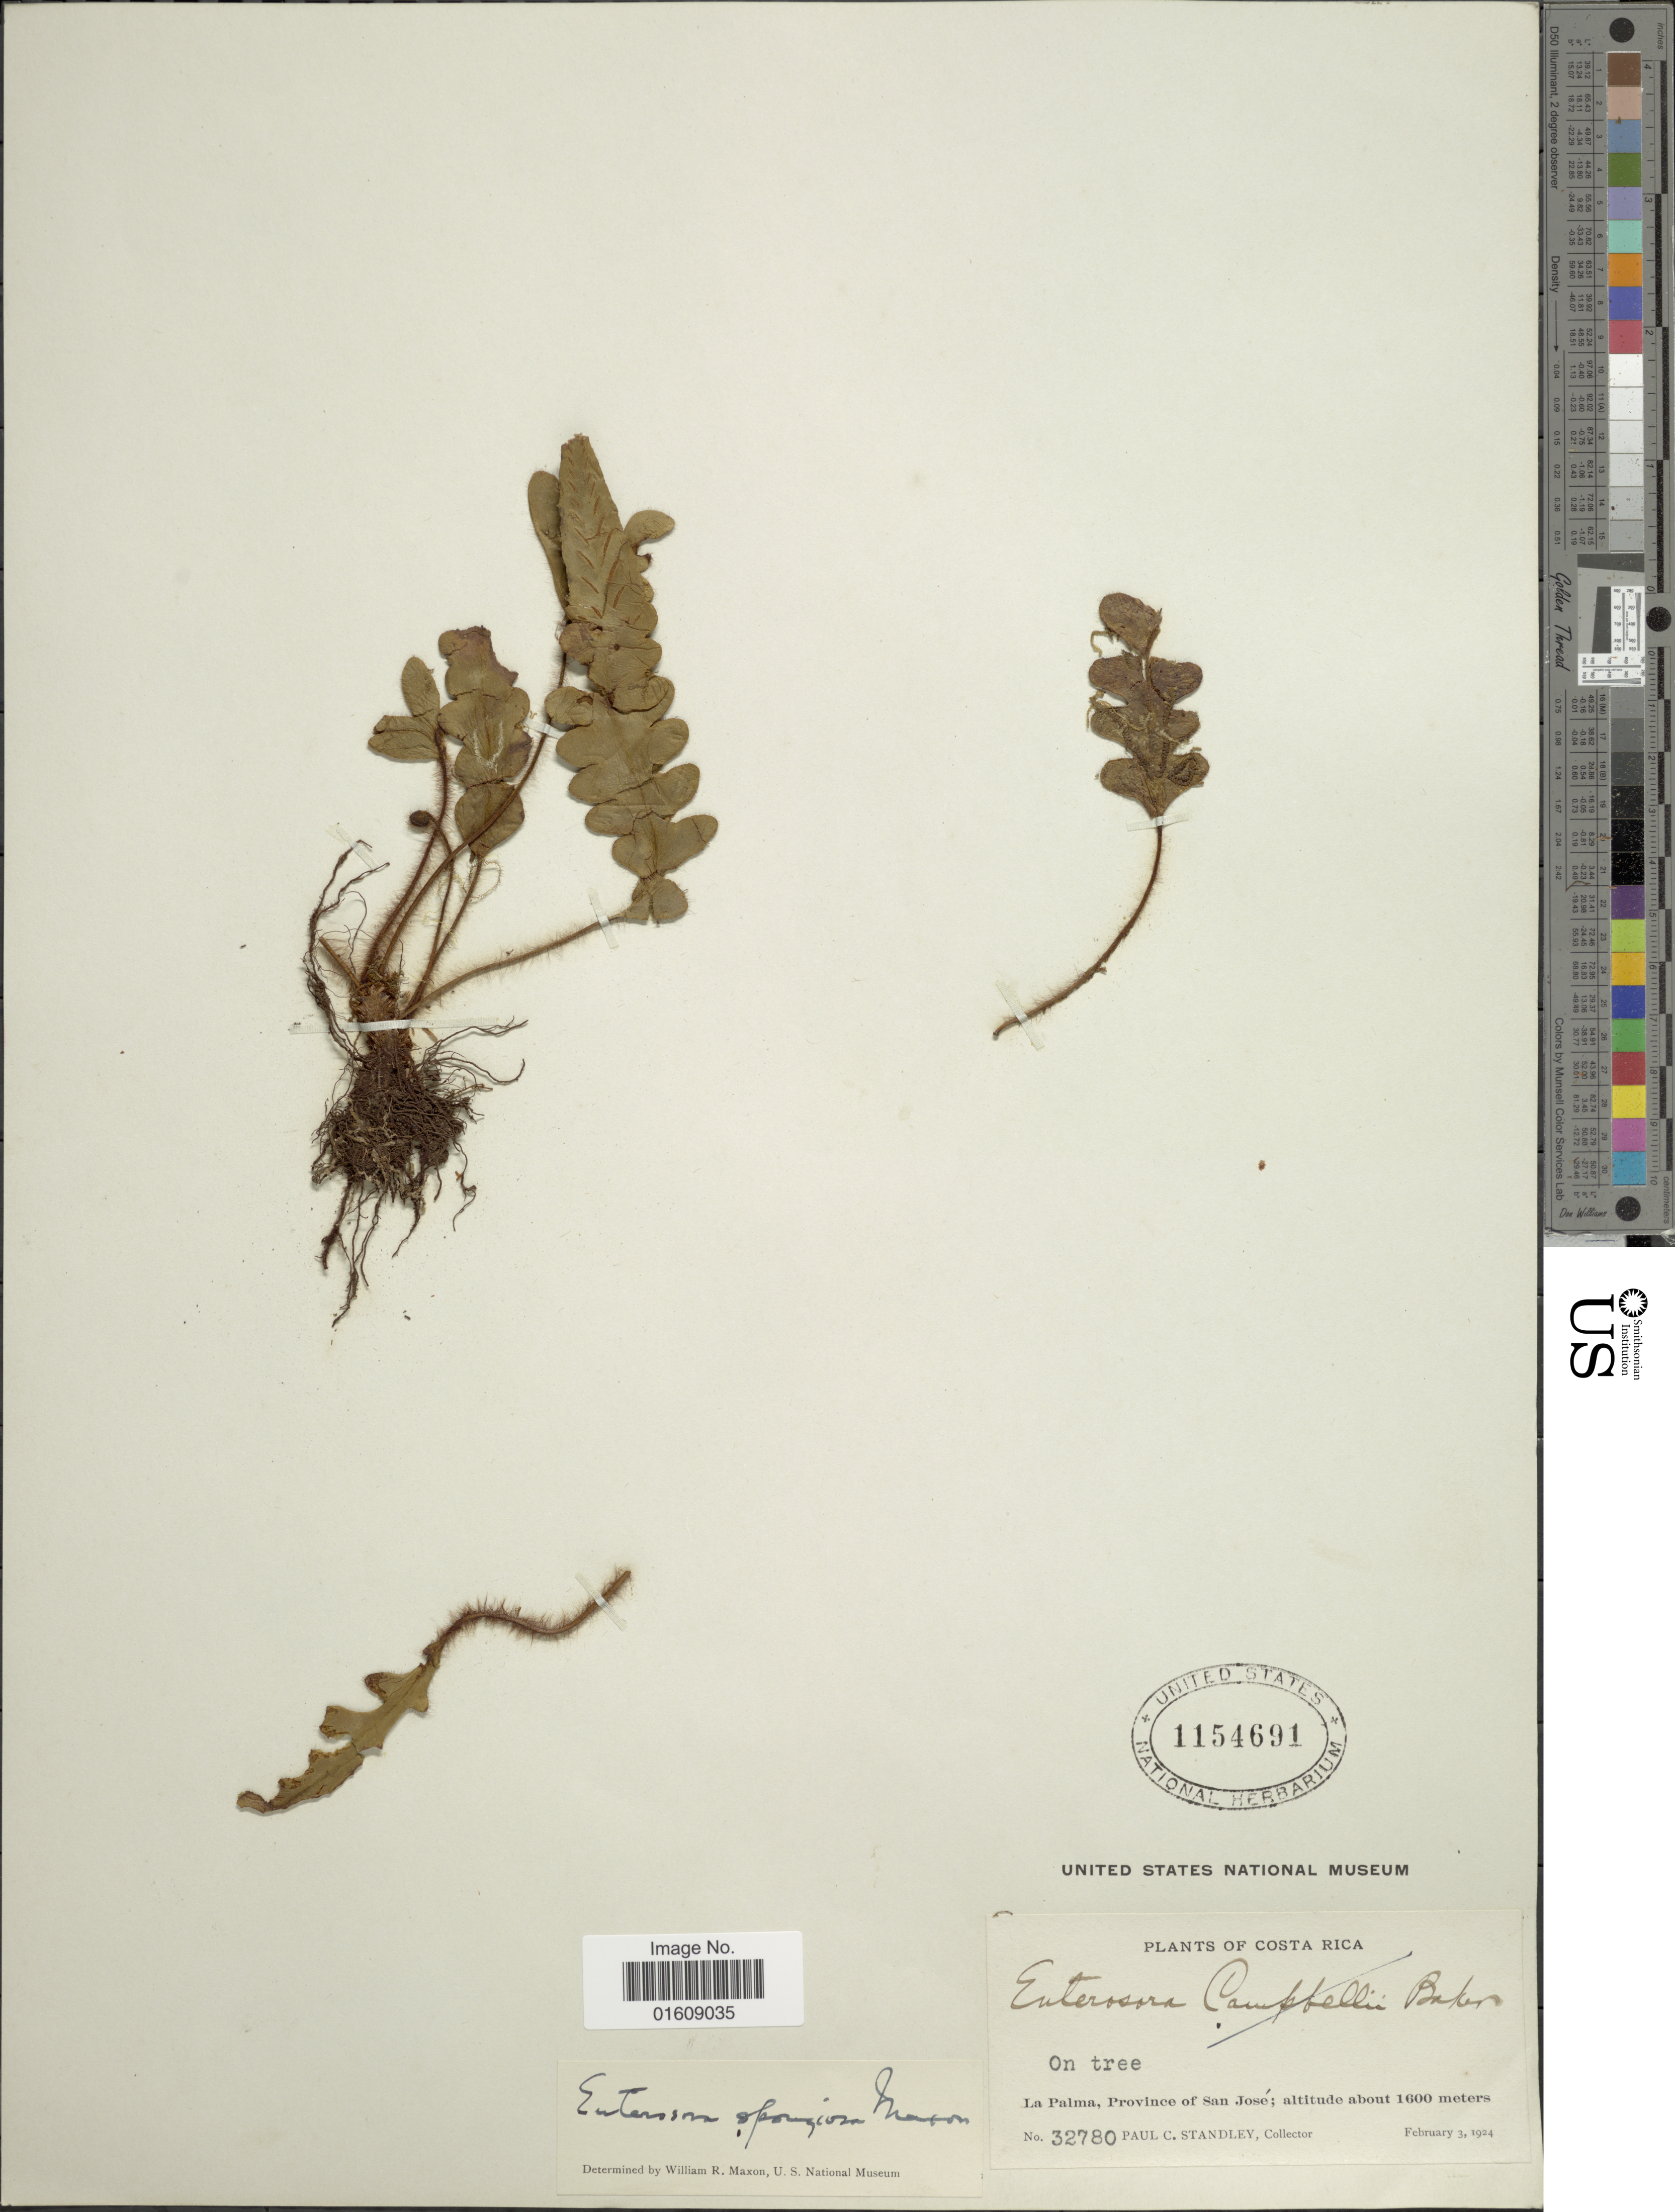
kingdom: Plantae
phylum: Tracheophyta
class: Polypodiopsida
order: Polypodiales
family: Polypodiaceae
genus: Enterosora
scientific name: Enterosora campbellii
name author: Baker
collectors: P. C. Standley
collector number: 32780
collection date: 1924-02-03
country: Costa Rica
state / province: San José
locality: Costa Rica, La Palma, Province of San José.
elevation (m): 1600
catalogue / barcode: US 1154691